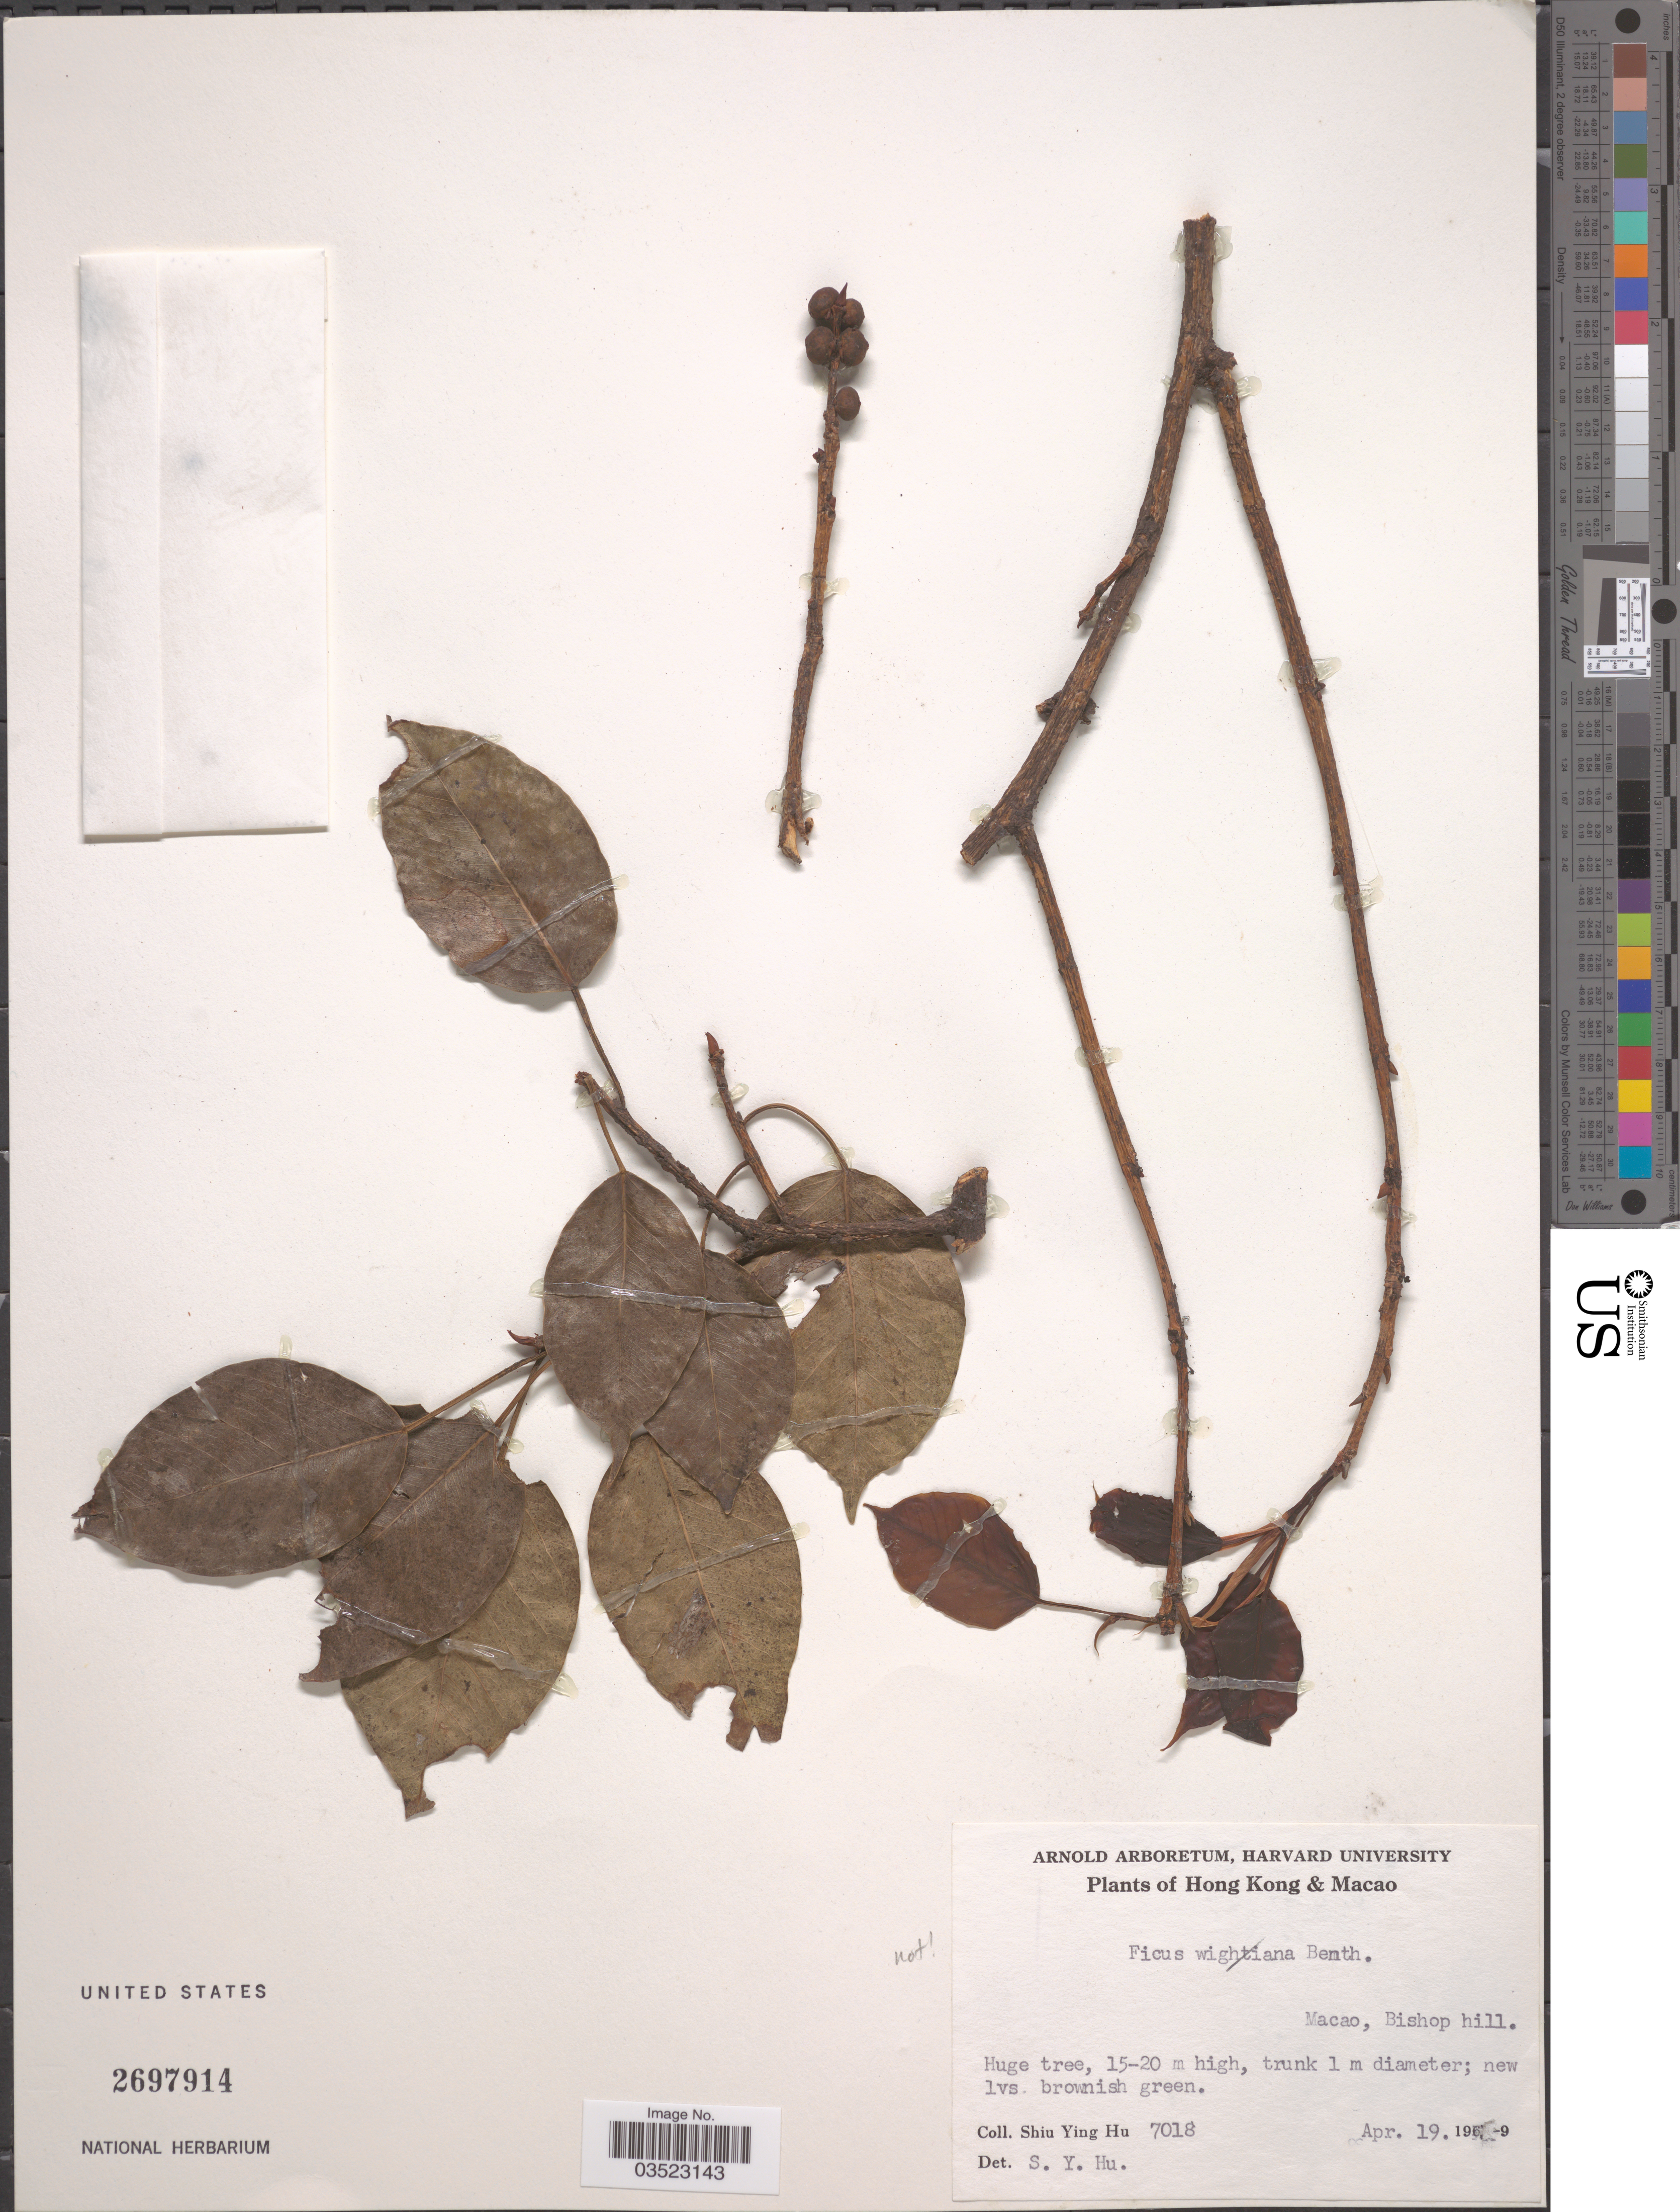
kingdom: Plantae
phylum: Tracheophyta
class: Magnoliopsida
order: Rosales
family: Moraceae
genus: Ficus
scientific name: Ficus sp.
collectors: S. Y. Hu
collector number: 7018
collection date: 1959-04-19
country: China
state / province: Macau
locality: Macao, Bishop hill.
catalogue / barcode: US 2697914